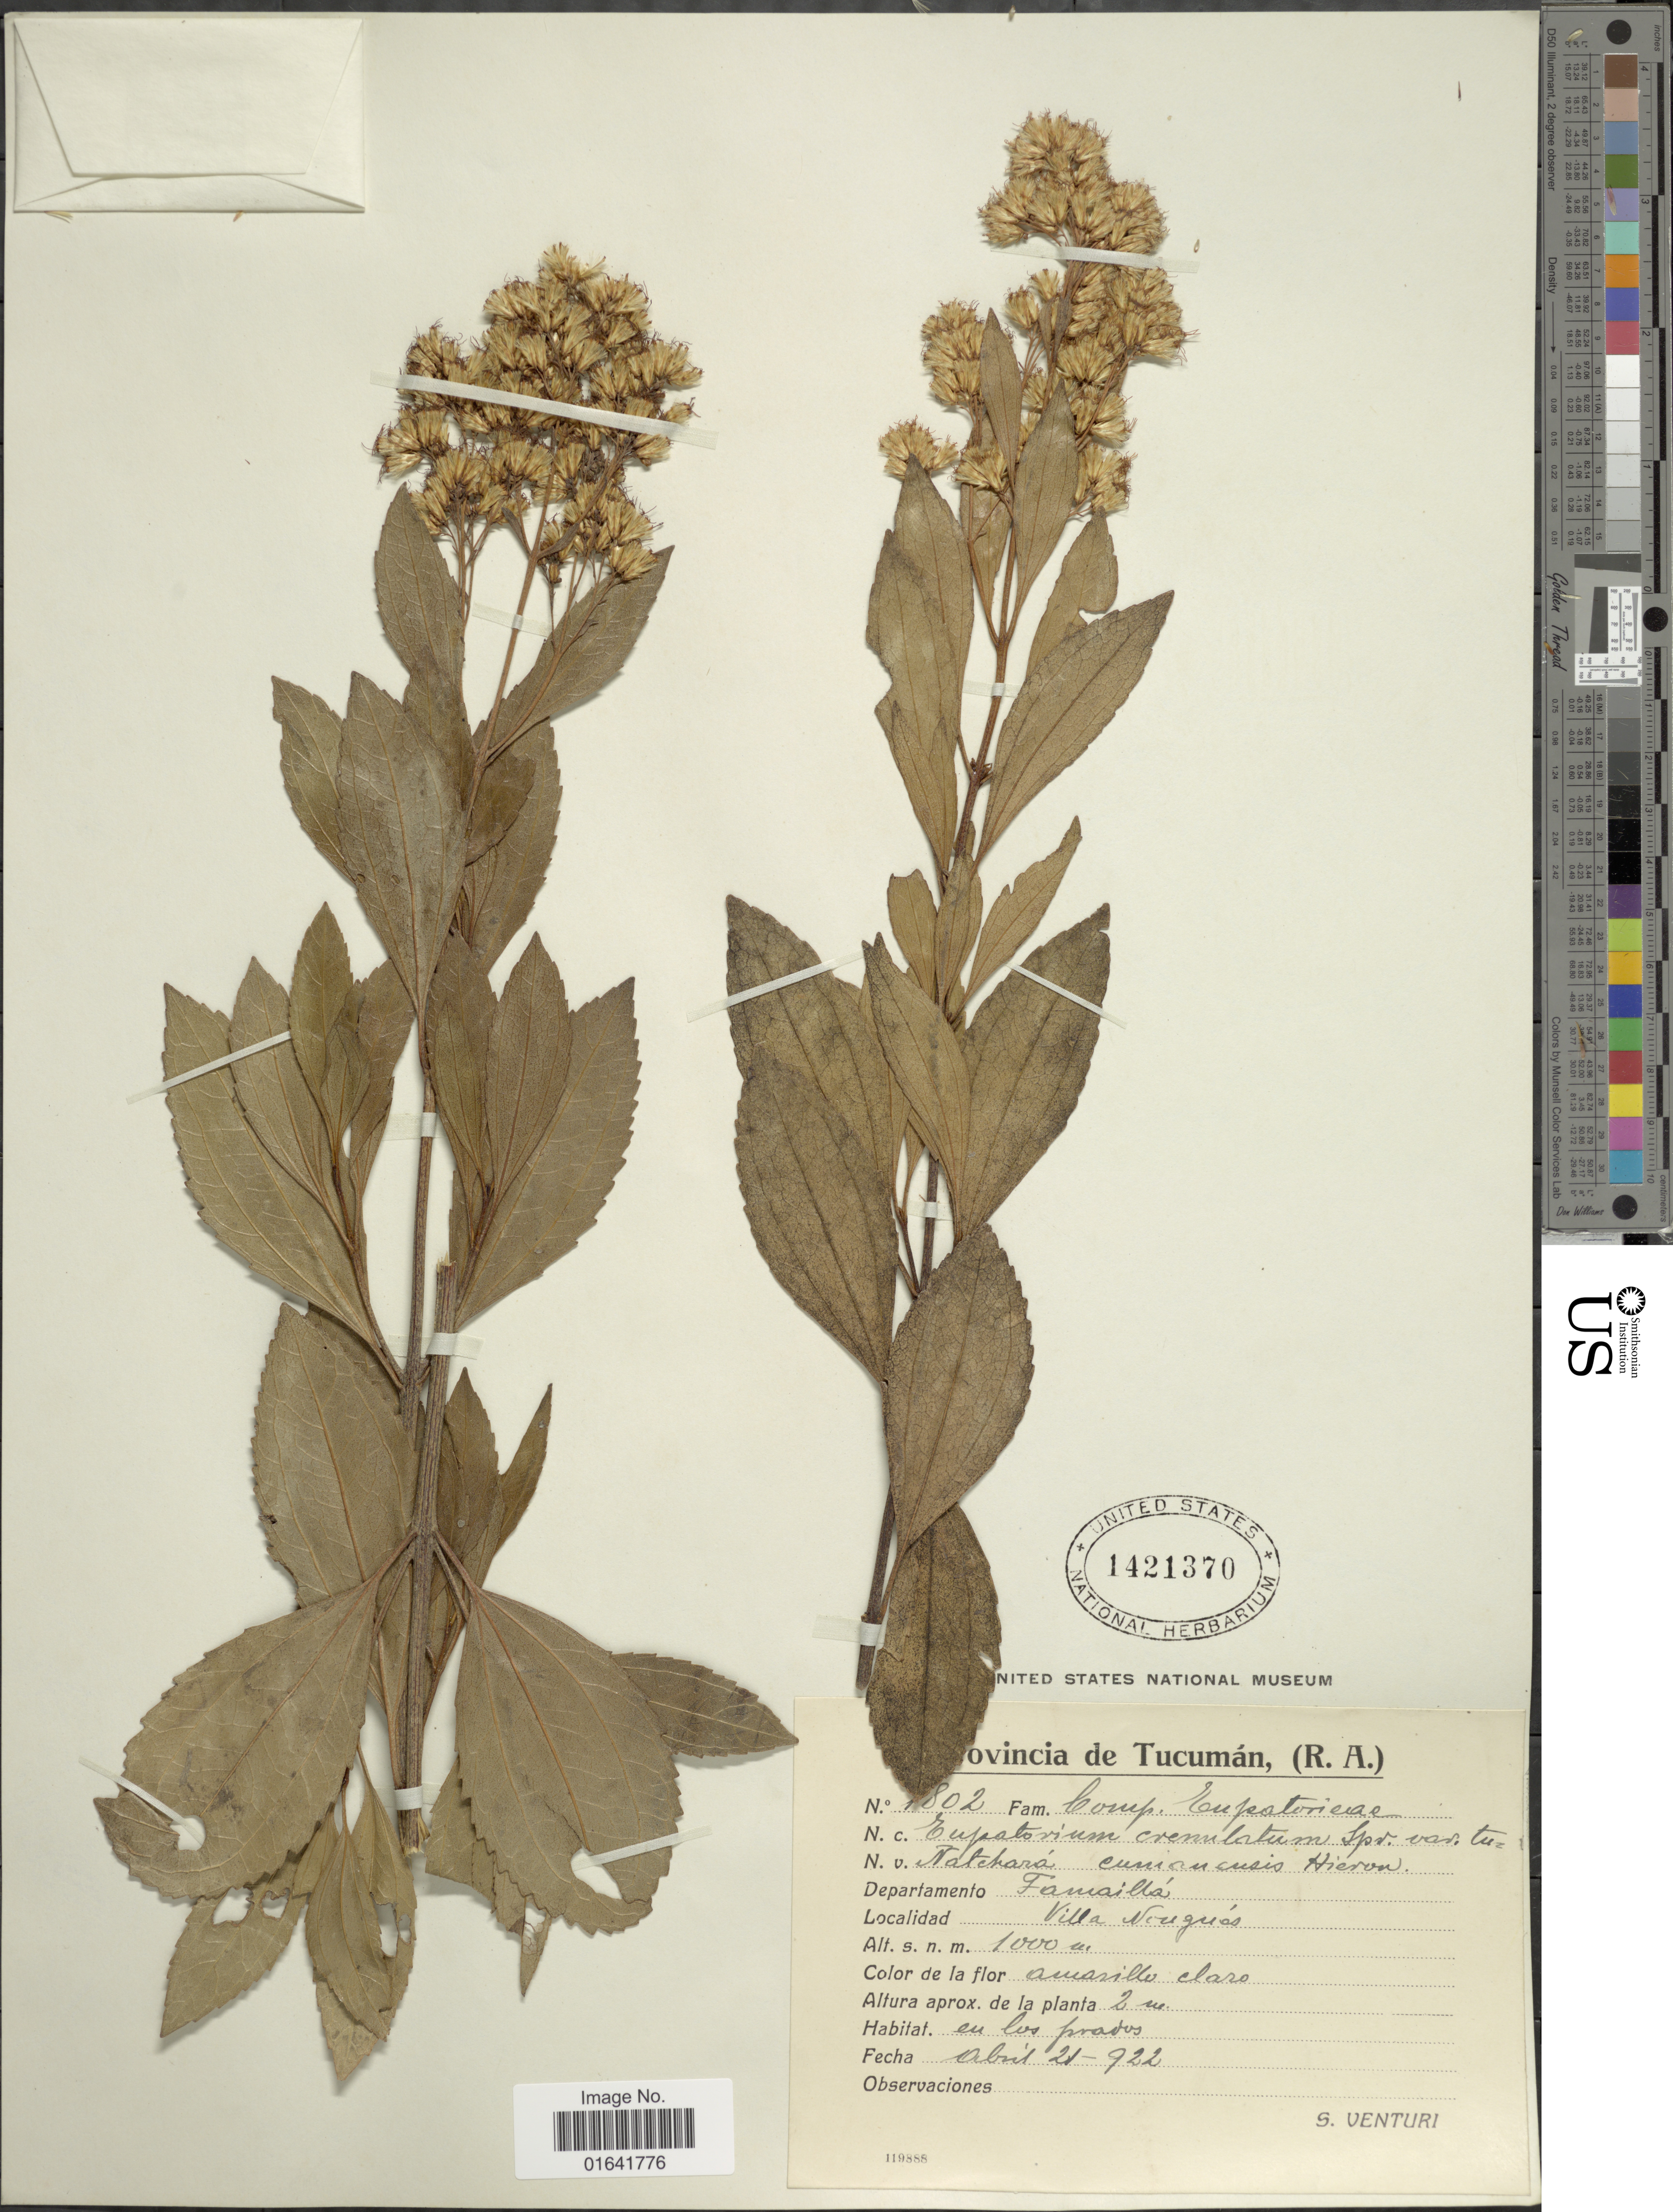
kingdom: Plantae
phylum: Tracheophyta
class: Magnoliopsida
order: Asterales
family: Asteraceae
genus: Raulinoreitzia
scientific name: Raulinoreitzia crenulata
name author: (Spreng.) R.M. King & H. Rob.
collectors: S. Venturi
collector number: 1802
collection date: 1922-04-21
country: Argentina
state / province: Tucuman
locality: (R.A) Villa Nougues.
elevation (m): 1000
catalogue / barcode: US 1421370